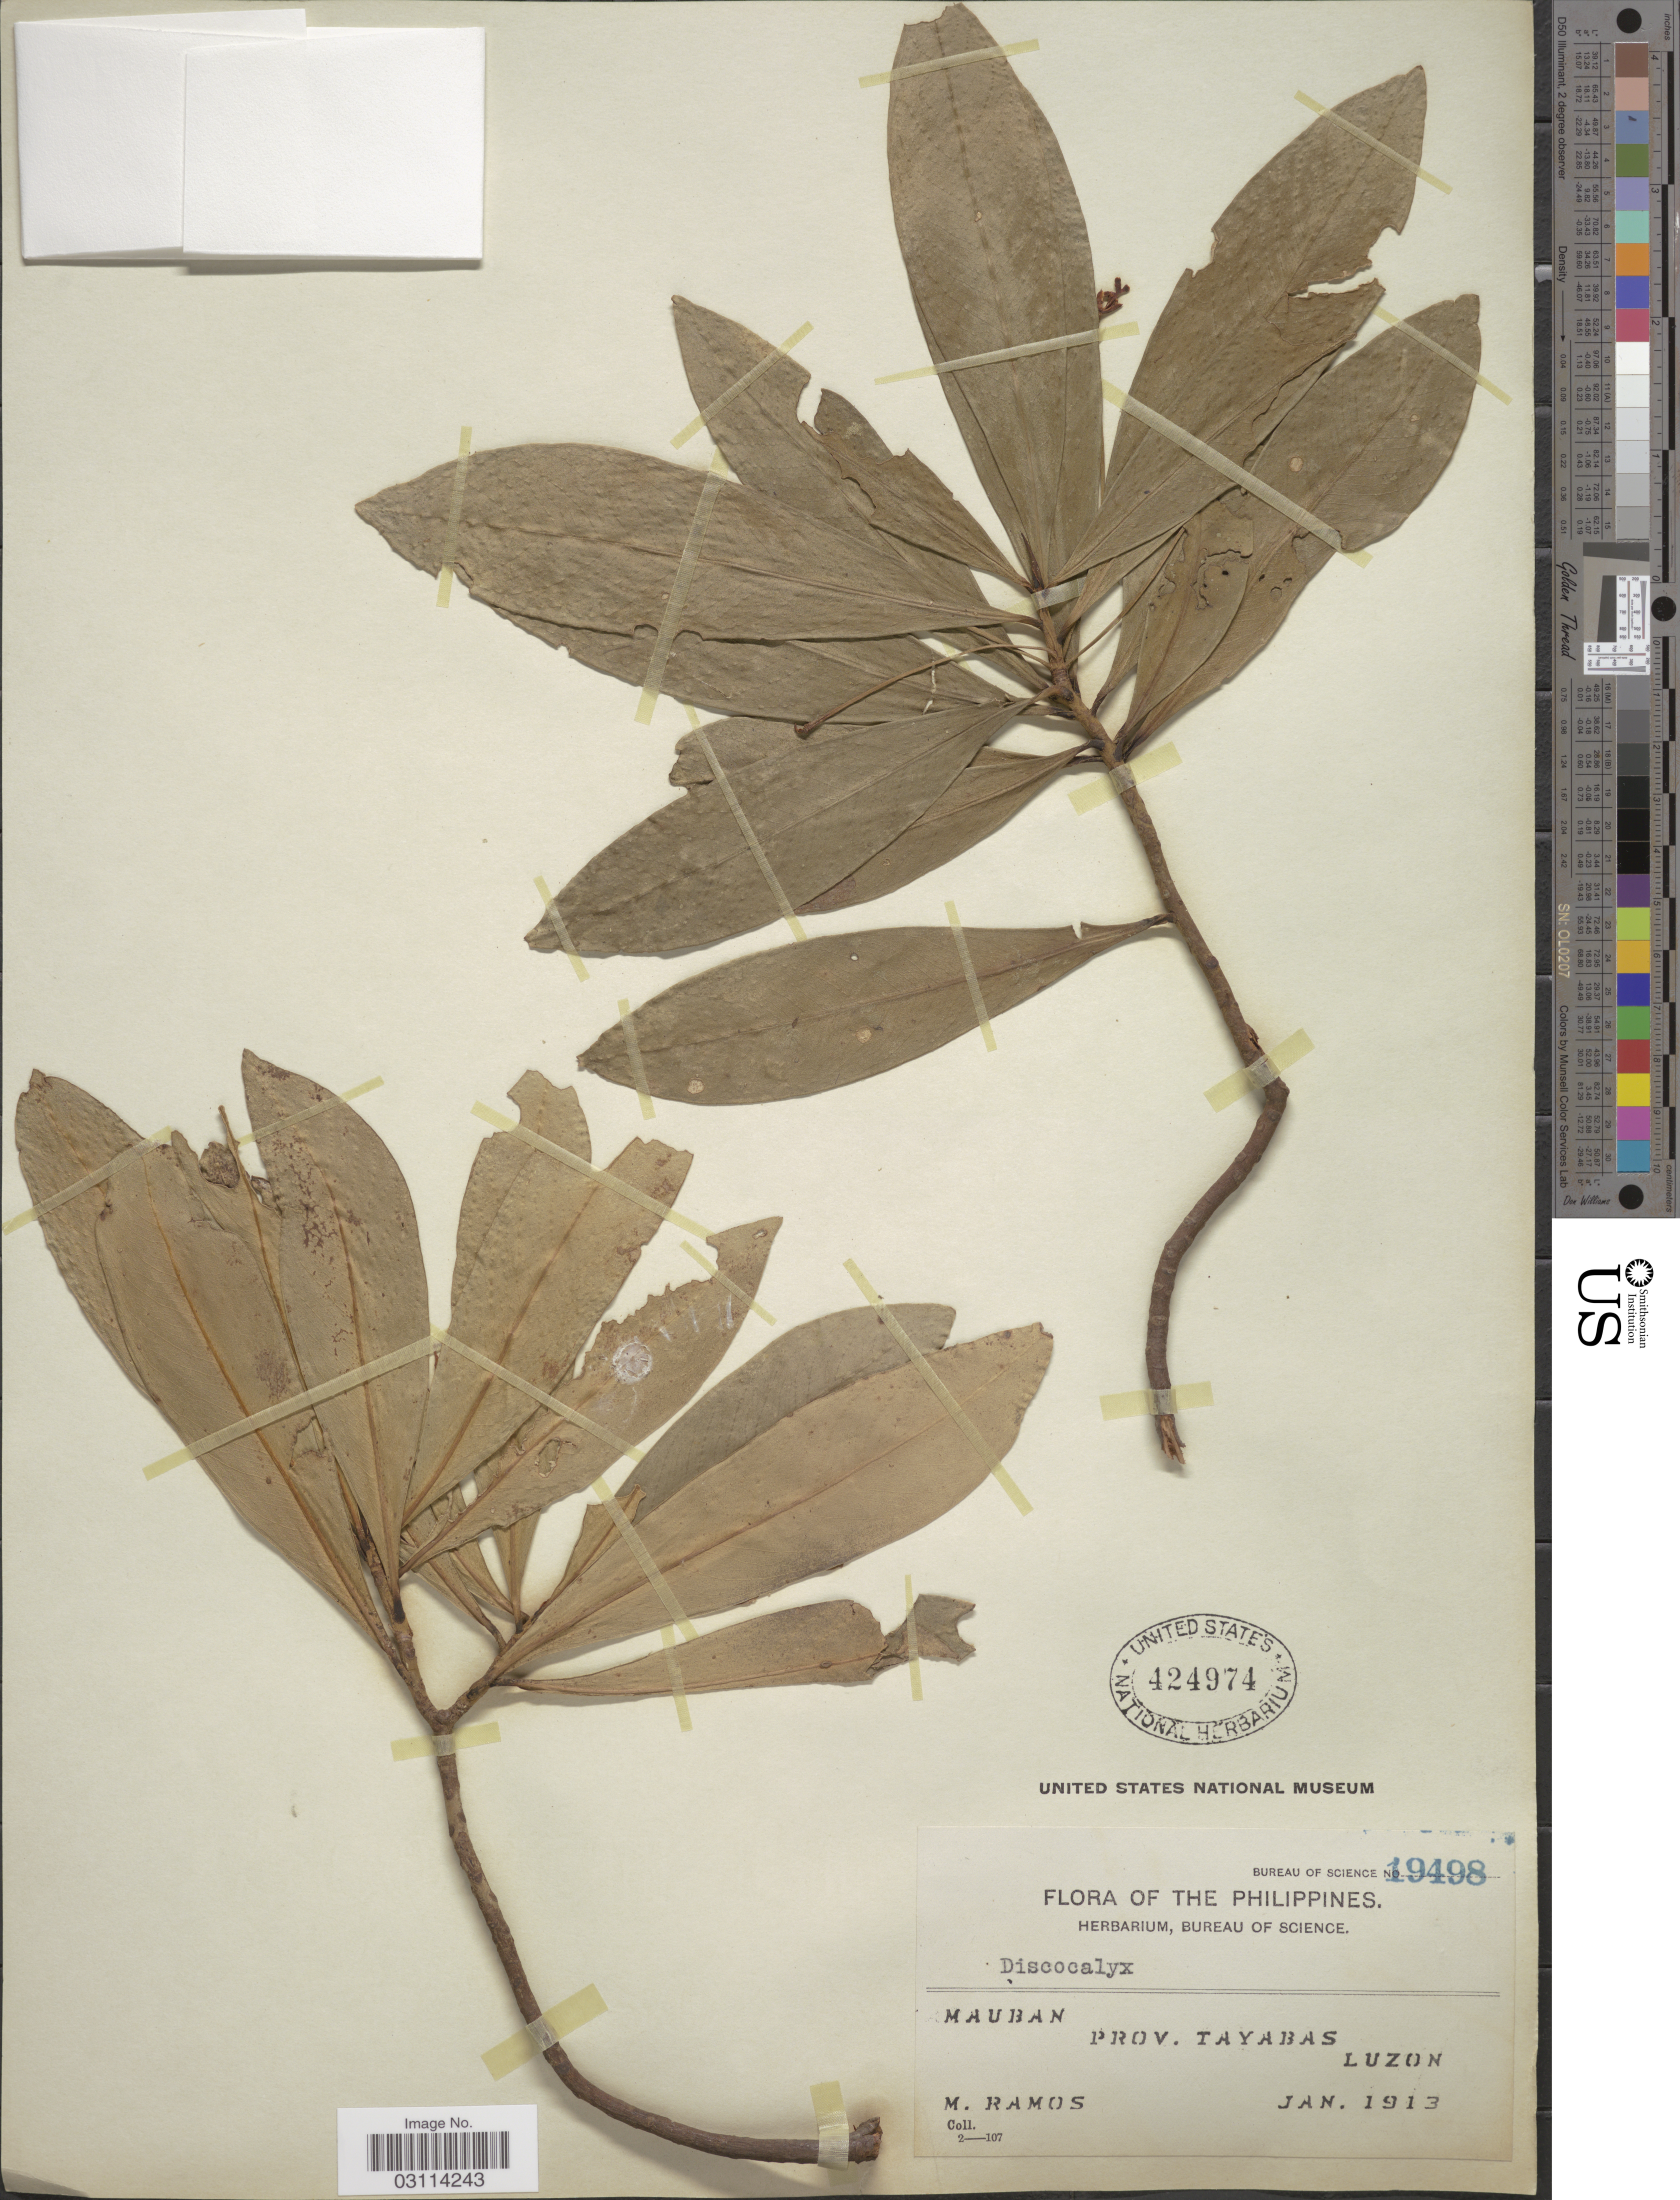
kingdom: Plantae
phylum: Tracheophyta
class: Magnoliopsida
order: Ericales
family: Primulaceae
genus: Discocalyx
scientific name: Discocalyx sp.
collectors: M. Ramos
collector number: Bureau of Science 19498*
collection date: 1913-01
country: Philippines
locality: Mauban, Prov. Tayabas, Luzon.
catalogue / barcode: US 424974